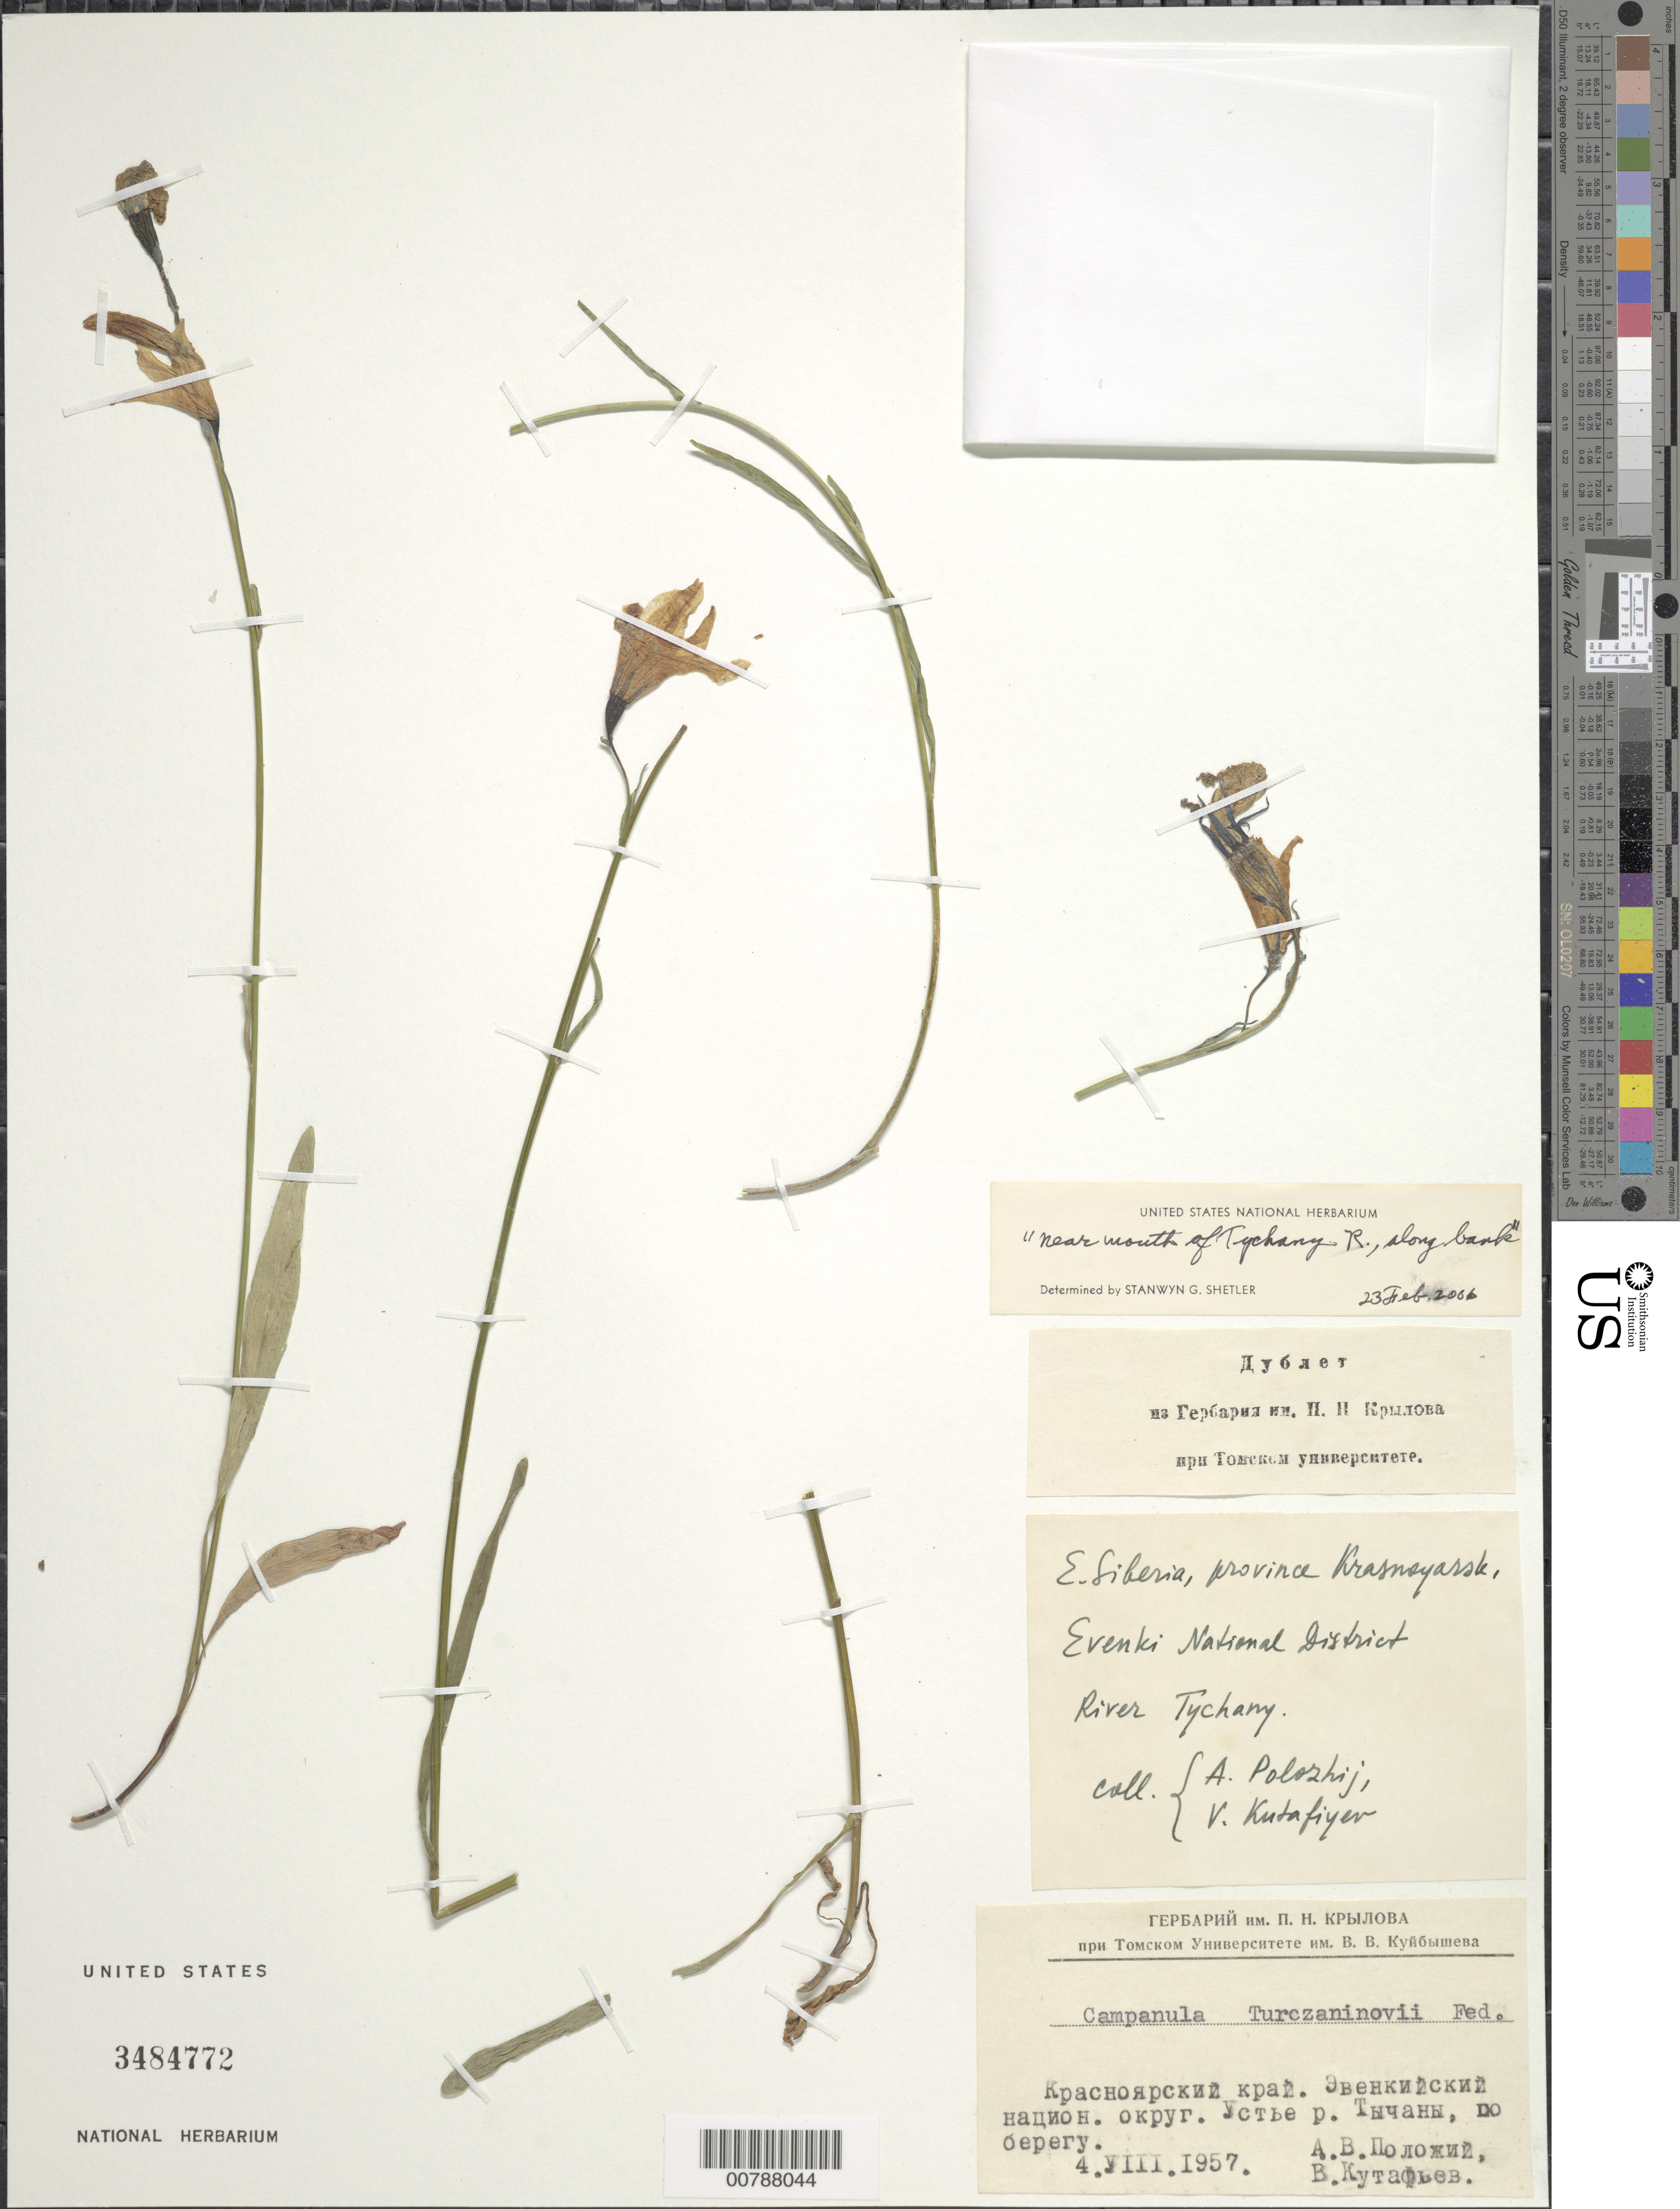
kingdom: Plantae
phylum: Tracheophyta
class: Magnoliopsida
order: Asterales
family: Campanulaceae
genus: Campanula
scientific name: Campanula turczaninovii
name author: Fed.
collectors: A. Polozhiji & V. Kutafiyev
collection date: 1957-08-04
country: Russian Federation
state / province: Krasnoyarsk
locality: E. Siberia, Evenki National District, near mouth of River Tychany, along bank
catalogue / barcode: US 3484772